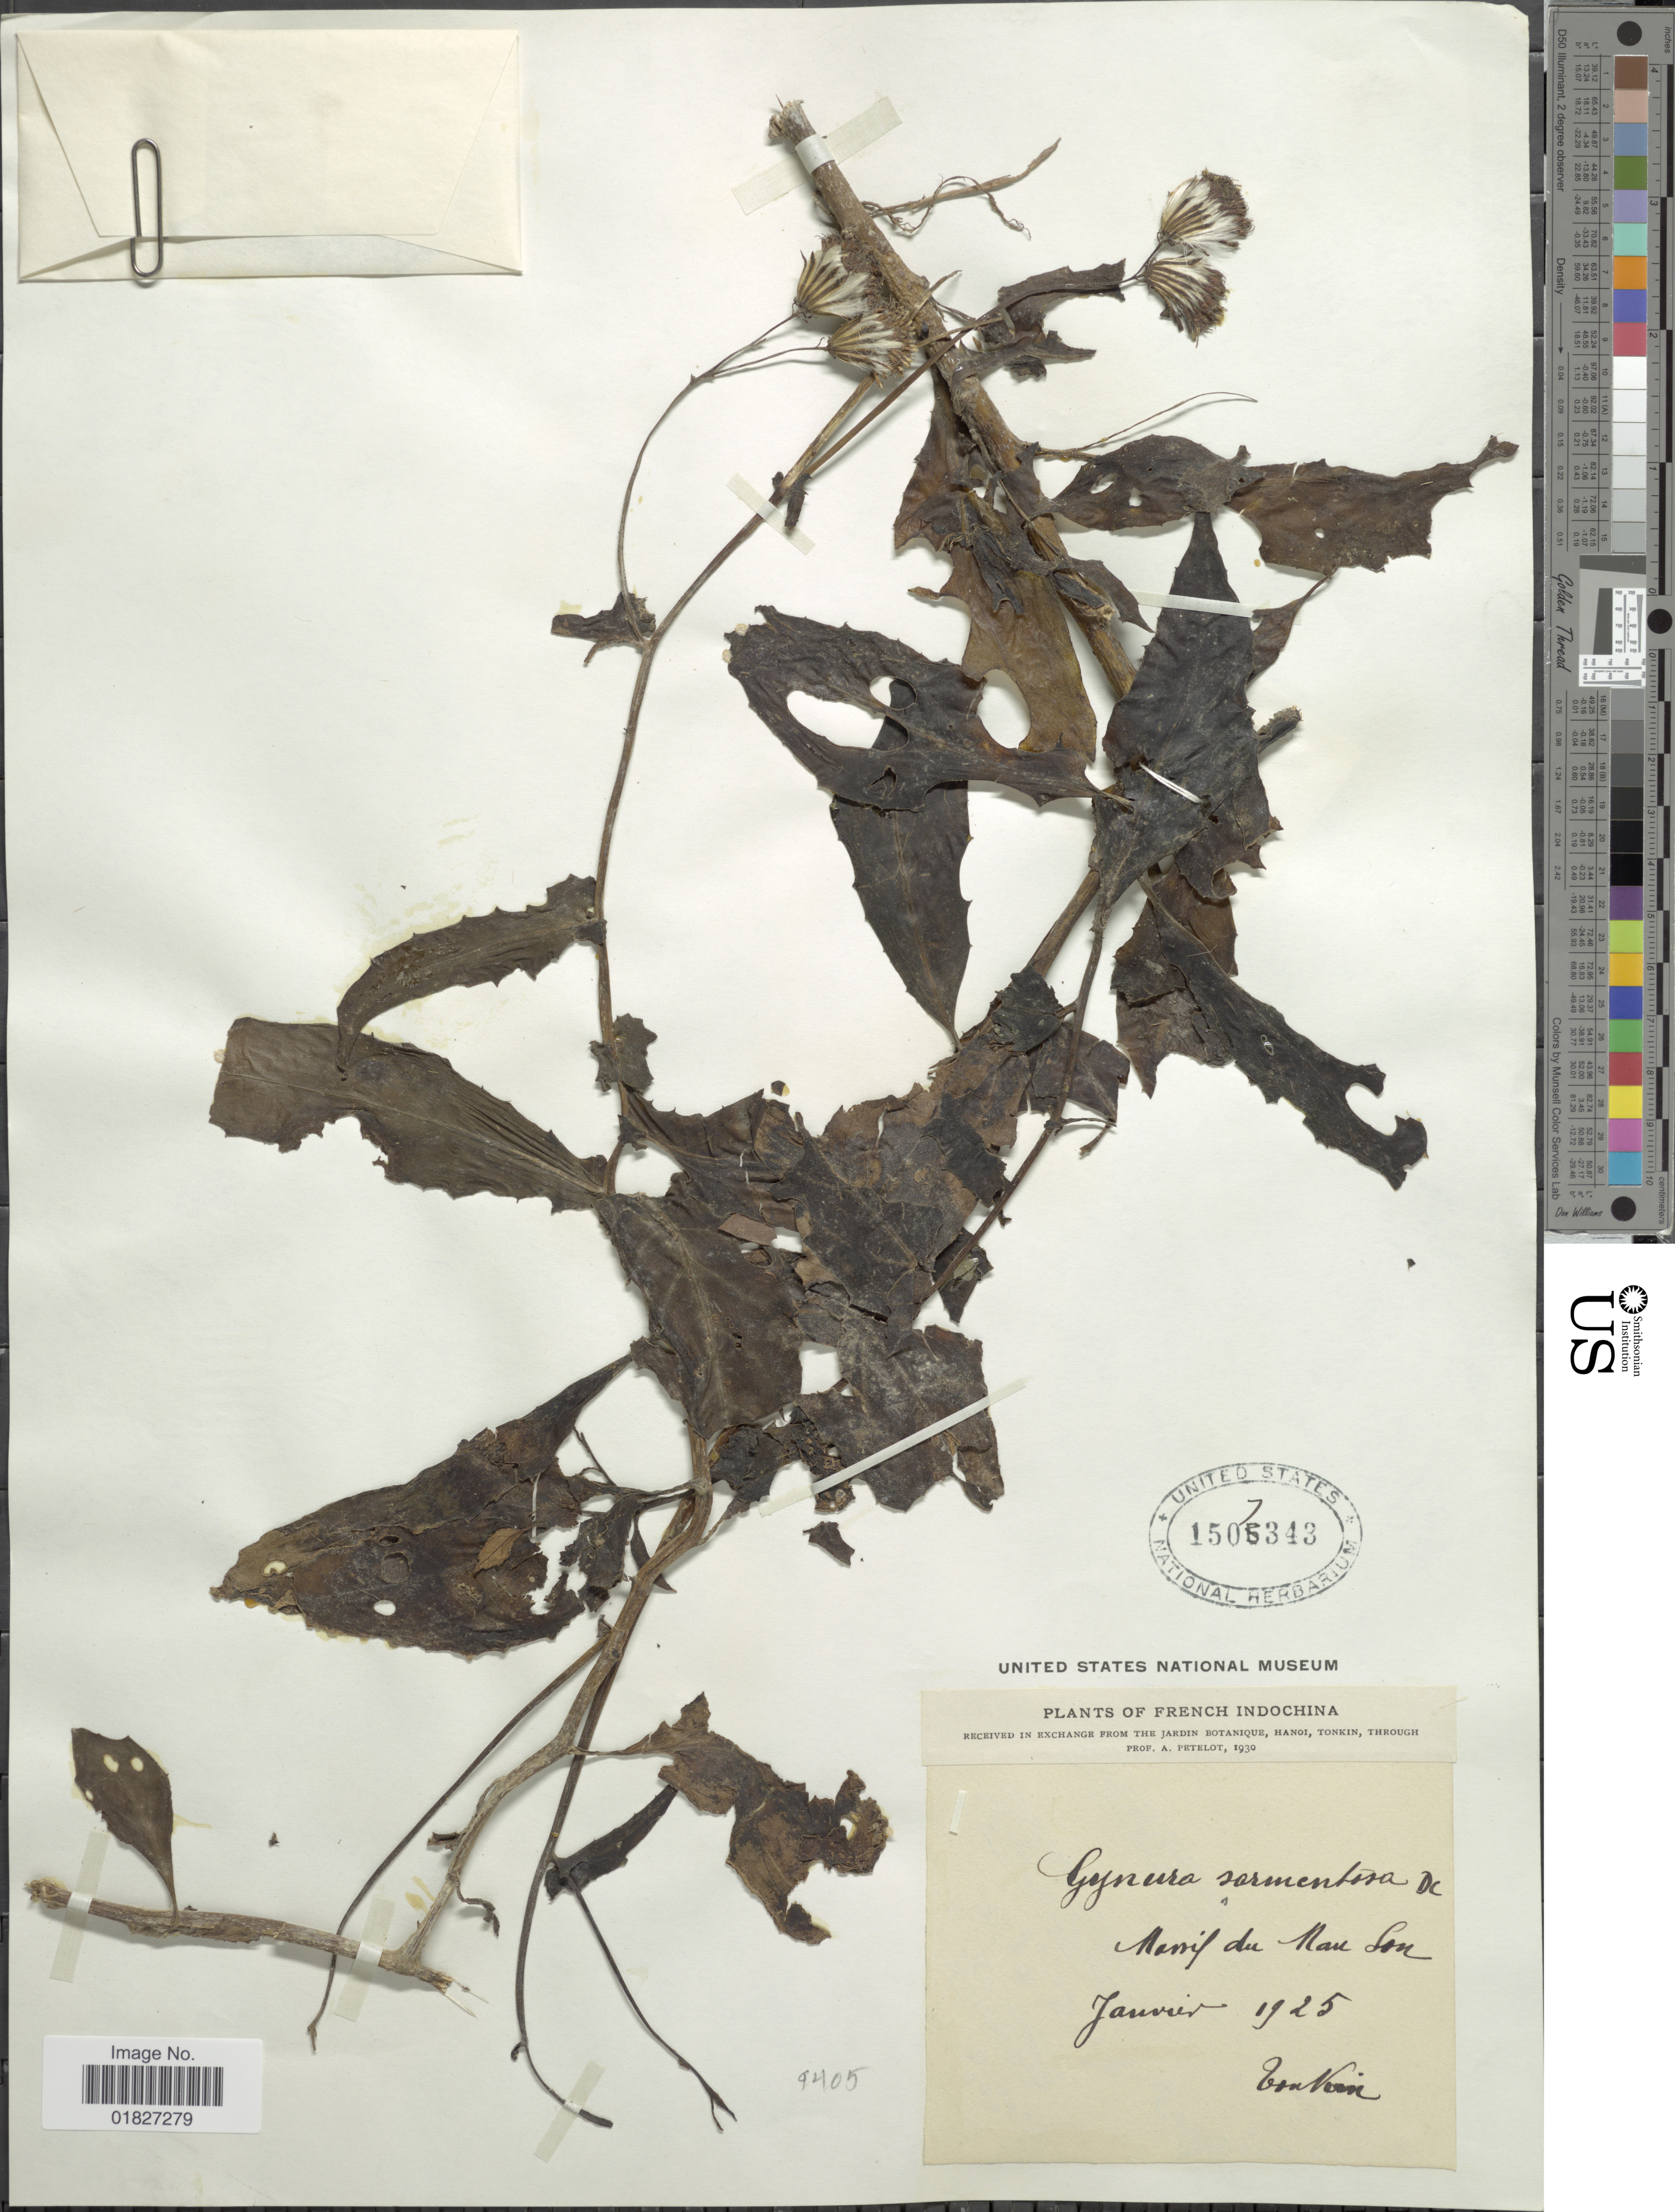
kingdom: Plantae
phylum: Tracheophyta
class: Magnoliopsida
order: Asterales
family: Asteraceae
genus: Gynura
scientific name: Gynura procumbens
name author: (Lour.) Merr.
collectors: A. Petelot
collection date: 1925-01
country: Vietnam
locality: French Indochina, Tonkin. Massif du Nau Lon [interpreted]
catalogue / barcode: US 1507343